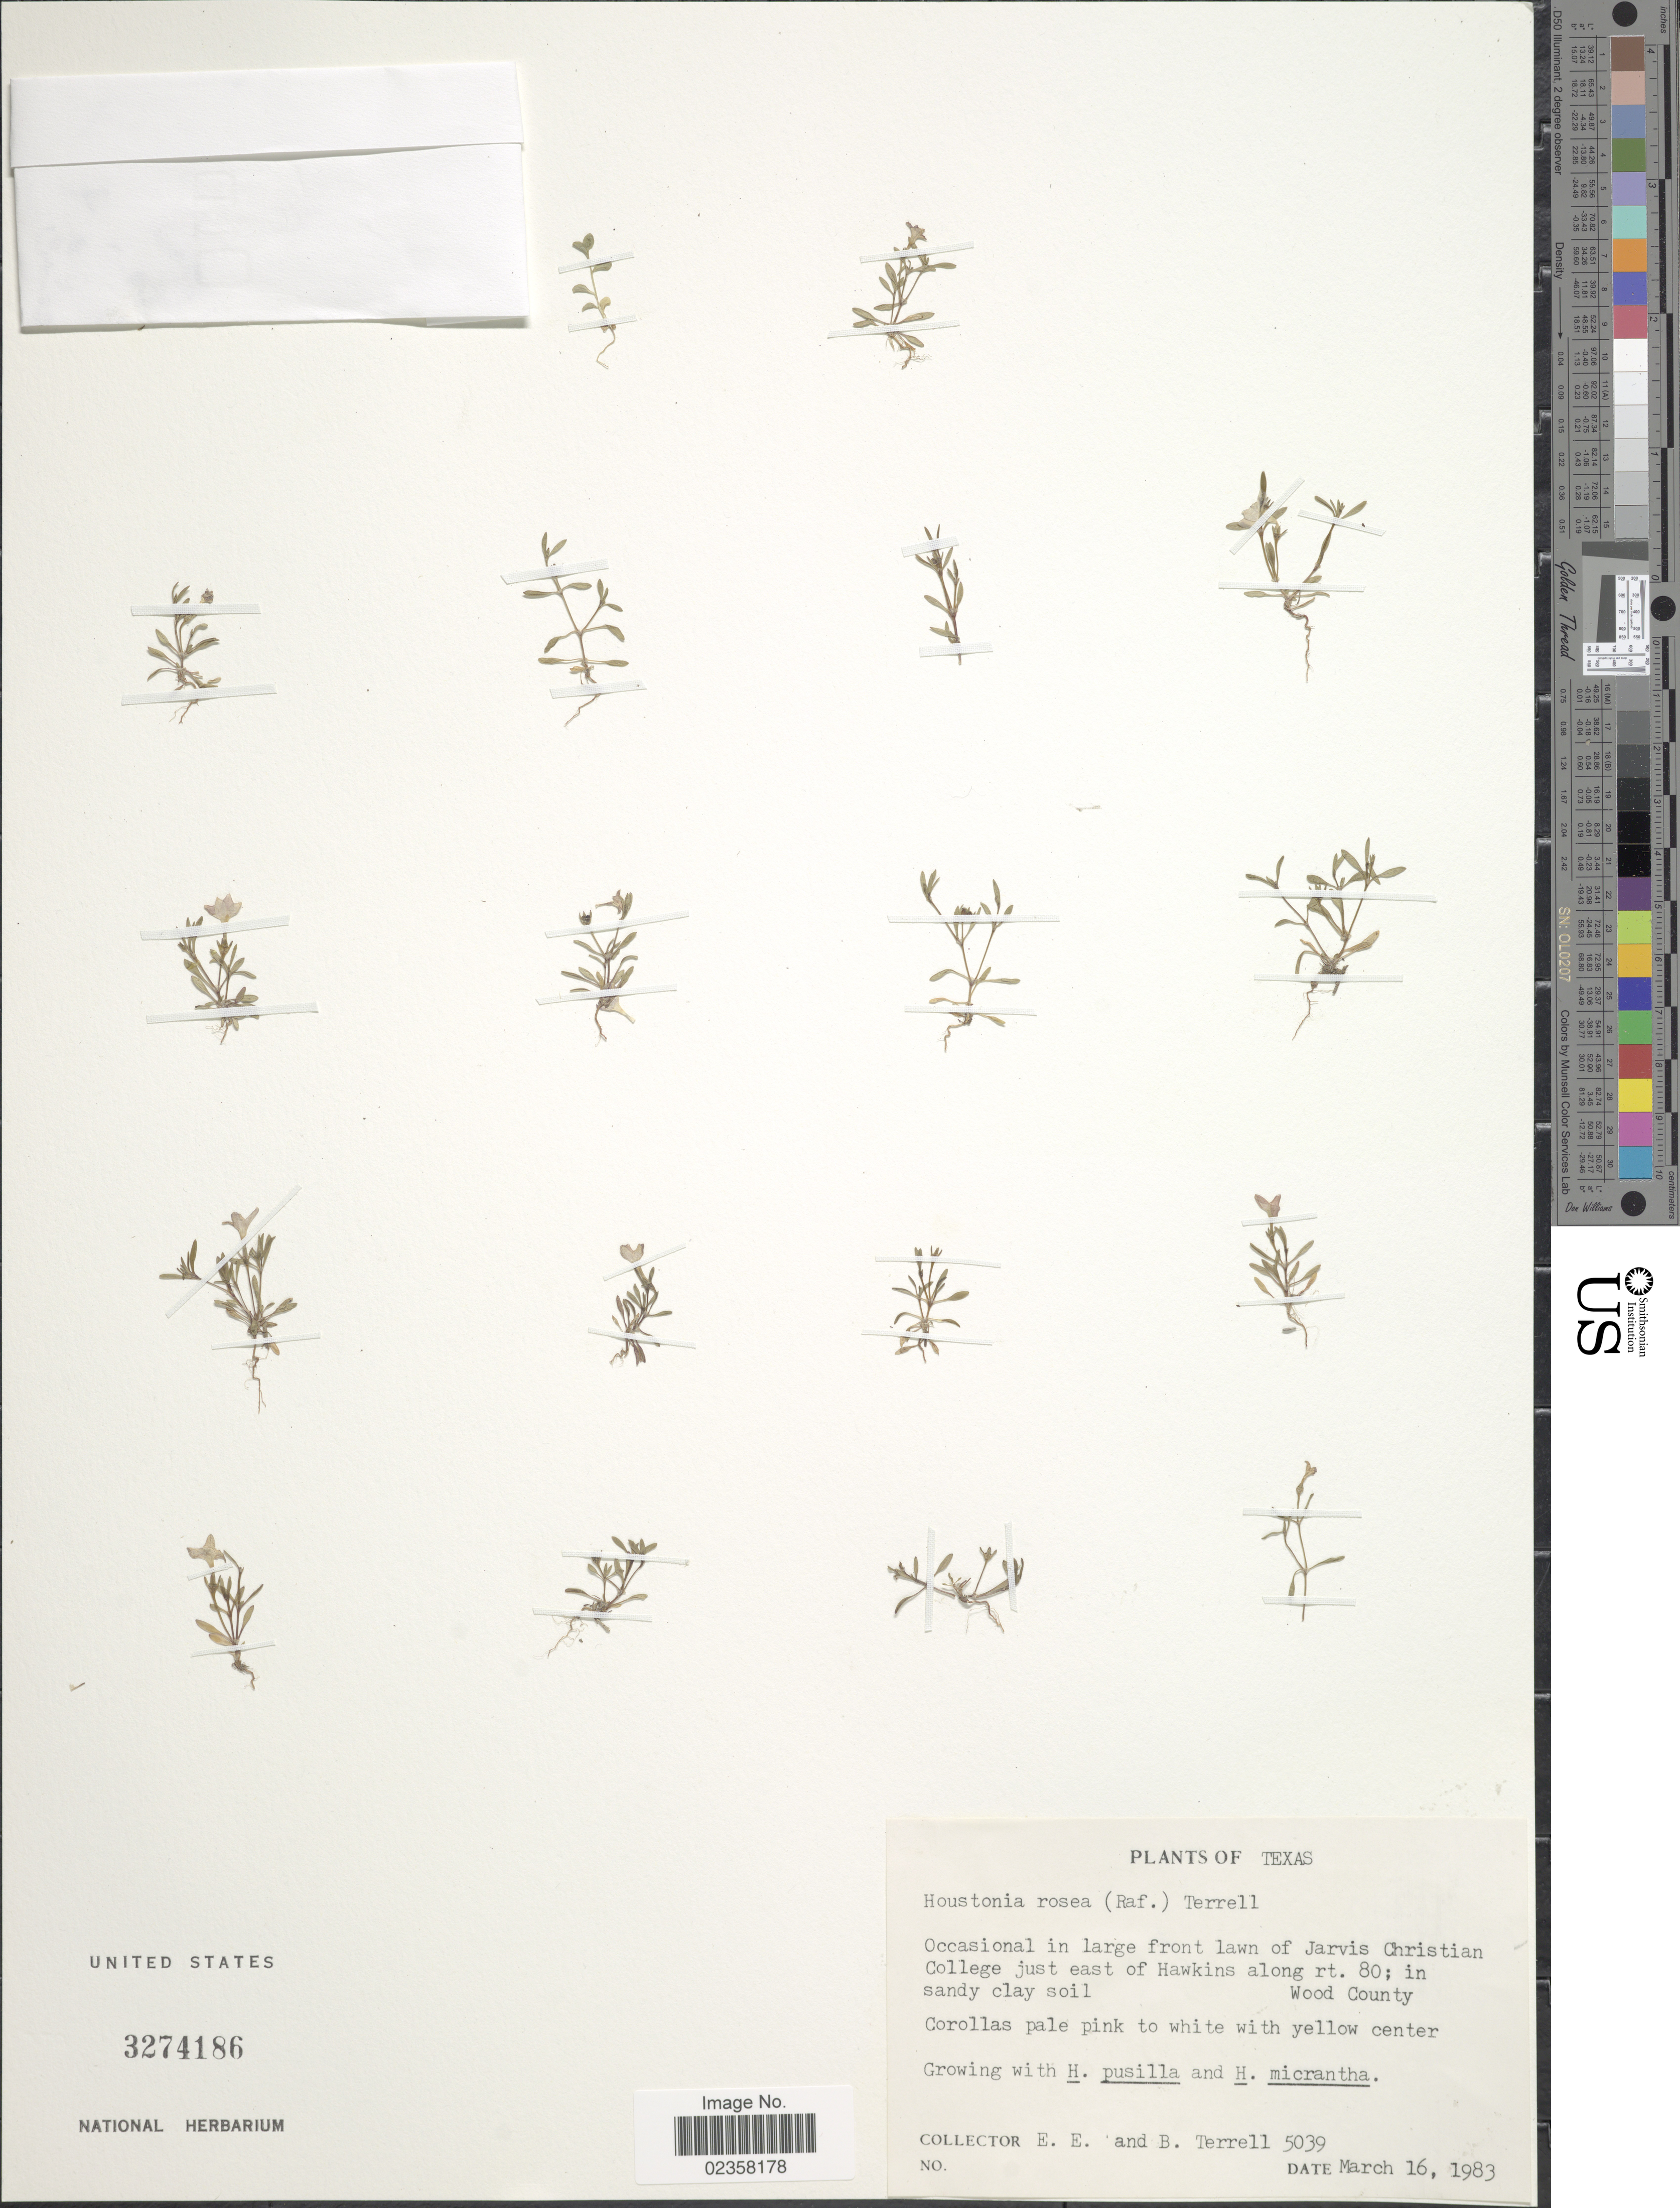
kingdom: Plantae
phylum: Tracheophyta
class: Magnoliopsida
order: Gentianales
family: Rubiaceae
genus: Houstonia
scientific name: Houstonia rosea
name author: (Raf.) Terrell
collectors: E. E. Terrell & B. Terrell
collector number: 5039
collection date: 1983-03-16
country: United States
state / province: Texas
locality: In large front lawn of Jarvis Christian College just east of Hawkins along rt. 80; Wood County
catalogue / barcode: US 3274186